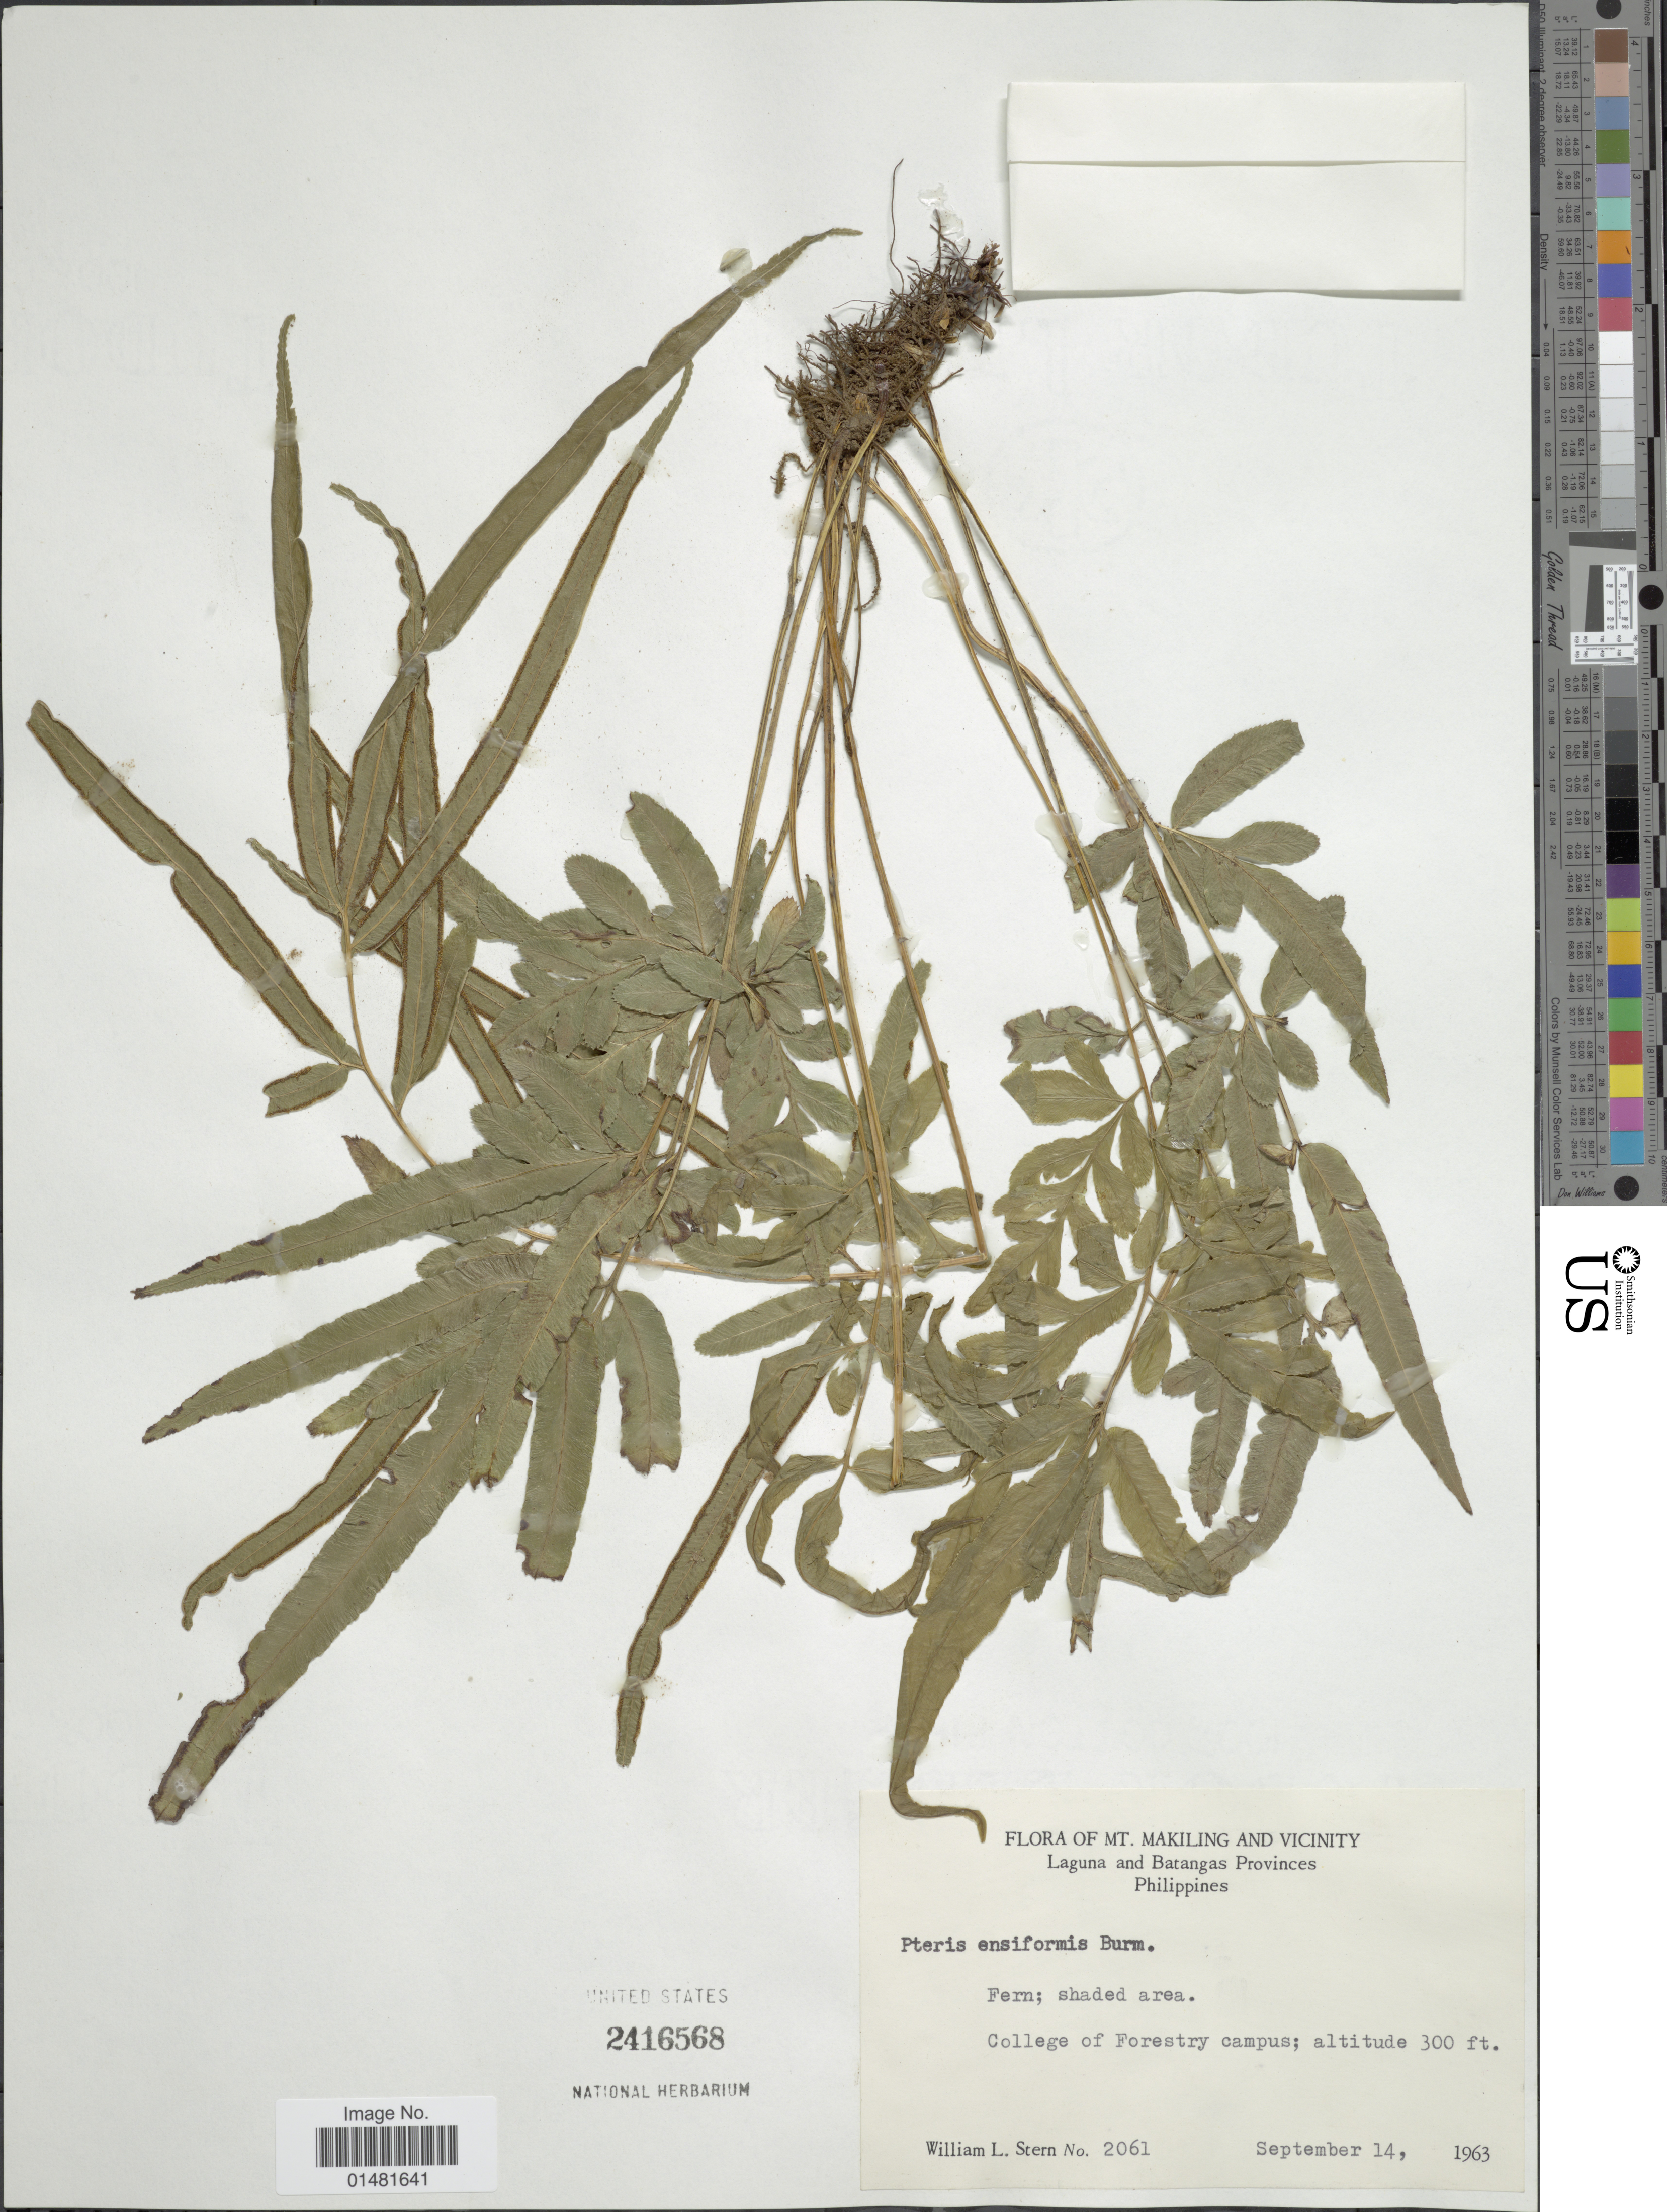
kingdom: Plantae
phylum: Tracheophyta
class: Polypodiopsida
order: Polypodiales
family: Pteridaceae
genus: Pteris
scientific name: Pteris ensiformis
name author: Burm. f.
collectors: W. L. Stern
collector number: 2061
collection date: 1963-09-14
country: Philippines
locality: Mt. Makiling and Vicinity, Laguna and Batangas Province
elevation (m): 91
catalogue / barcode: US 2416568